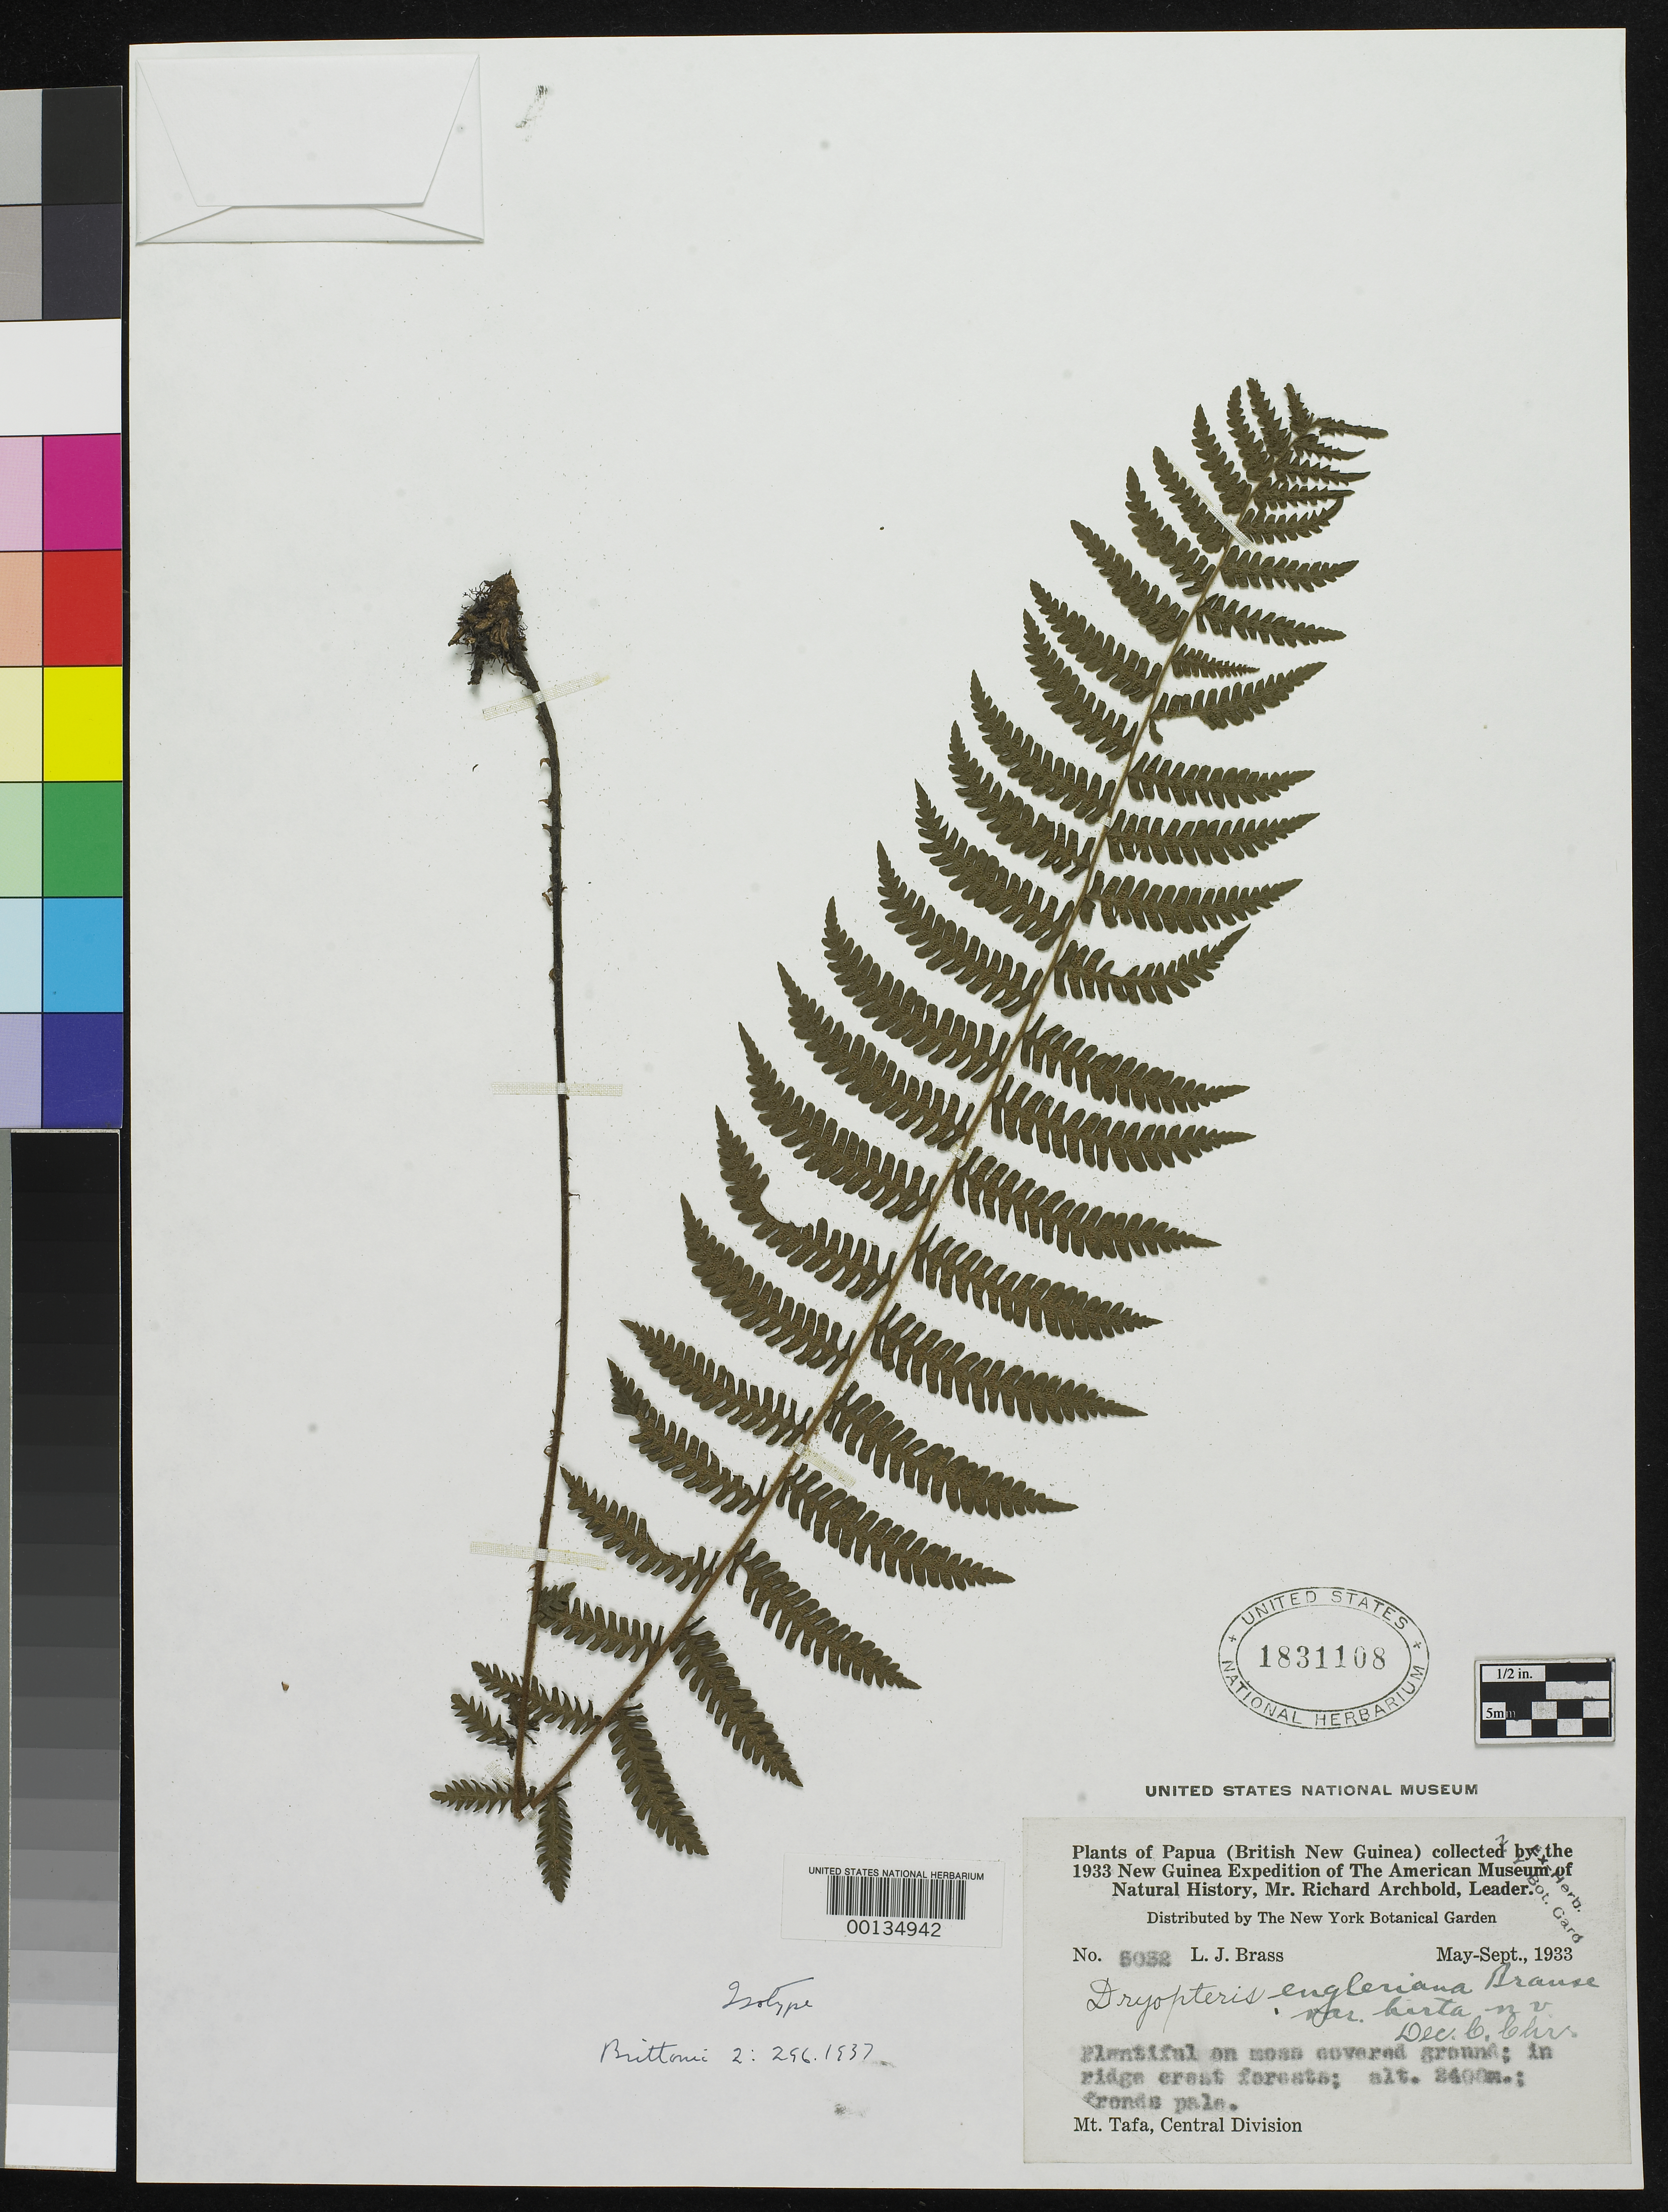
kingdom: Plantae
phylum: Tracheophyta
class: Polypodiopsida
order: Polypodiales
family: Dryopteridaceae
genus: Dryopteris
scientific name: Dryopteris engleriana var. hirta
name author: C. Chr.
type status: Isotype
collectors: L. J. Brass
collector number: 5032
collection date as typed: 14 Sep 1933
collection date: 1933-09-14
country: Papua New Guinea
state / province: Central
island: New Guinea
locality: Mt. Tafa.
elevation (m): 2400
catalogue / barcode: US 1831108